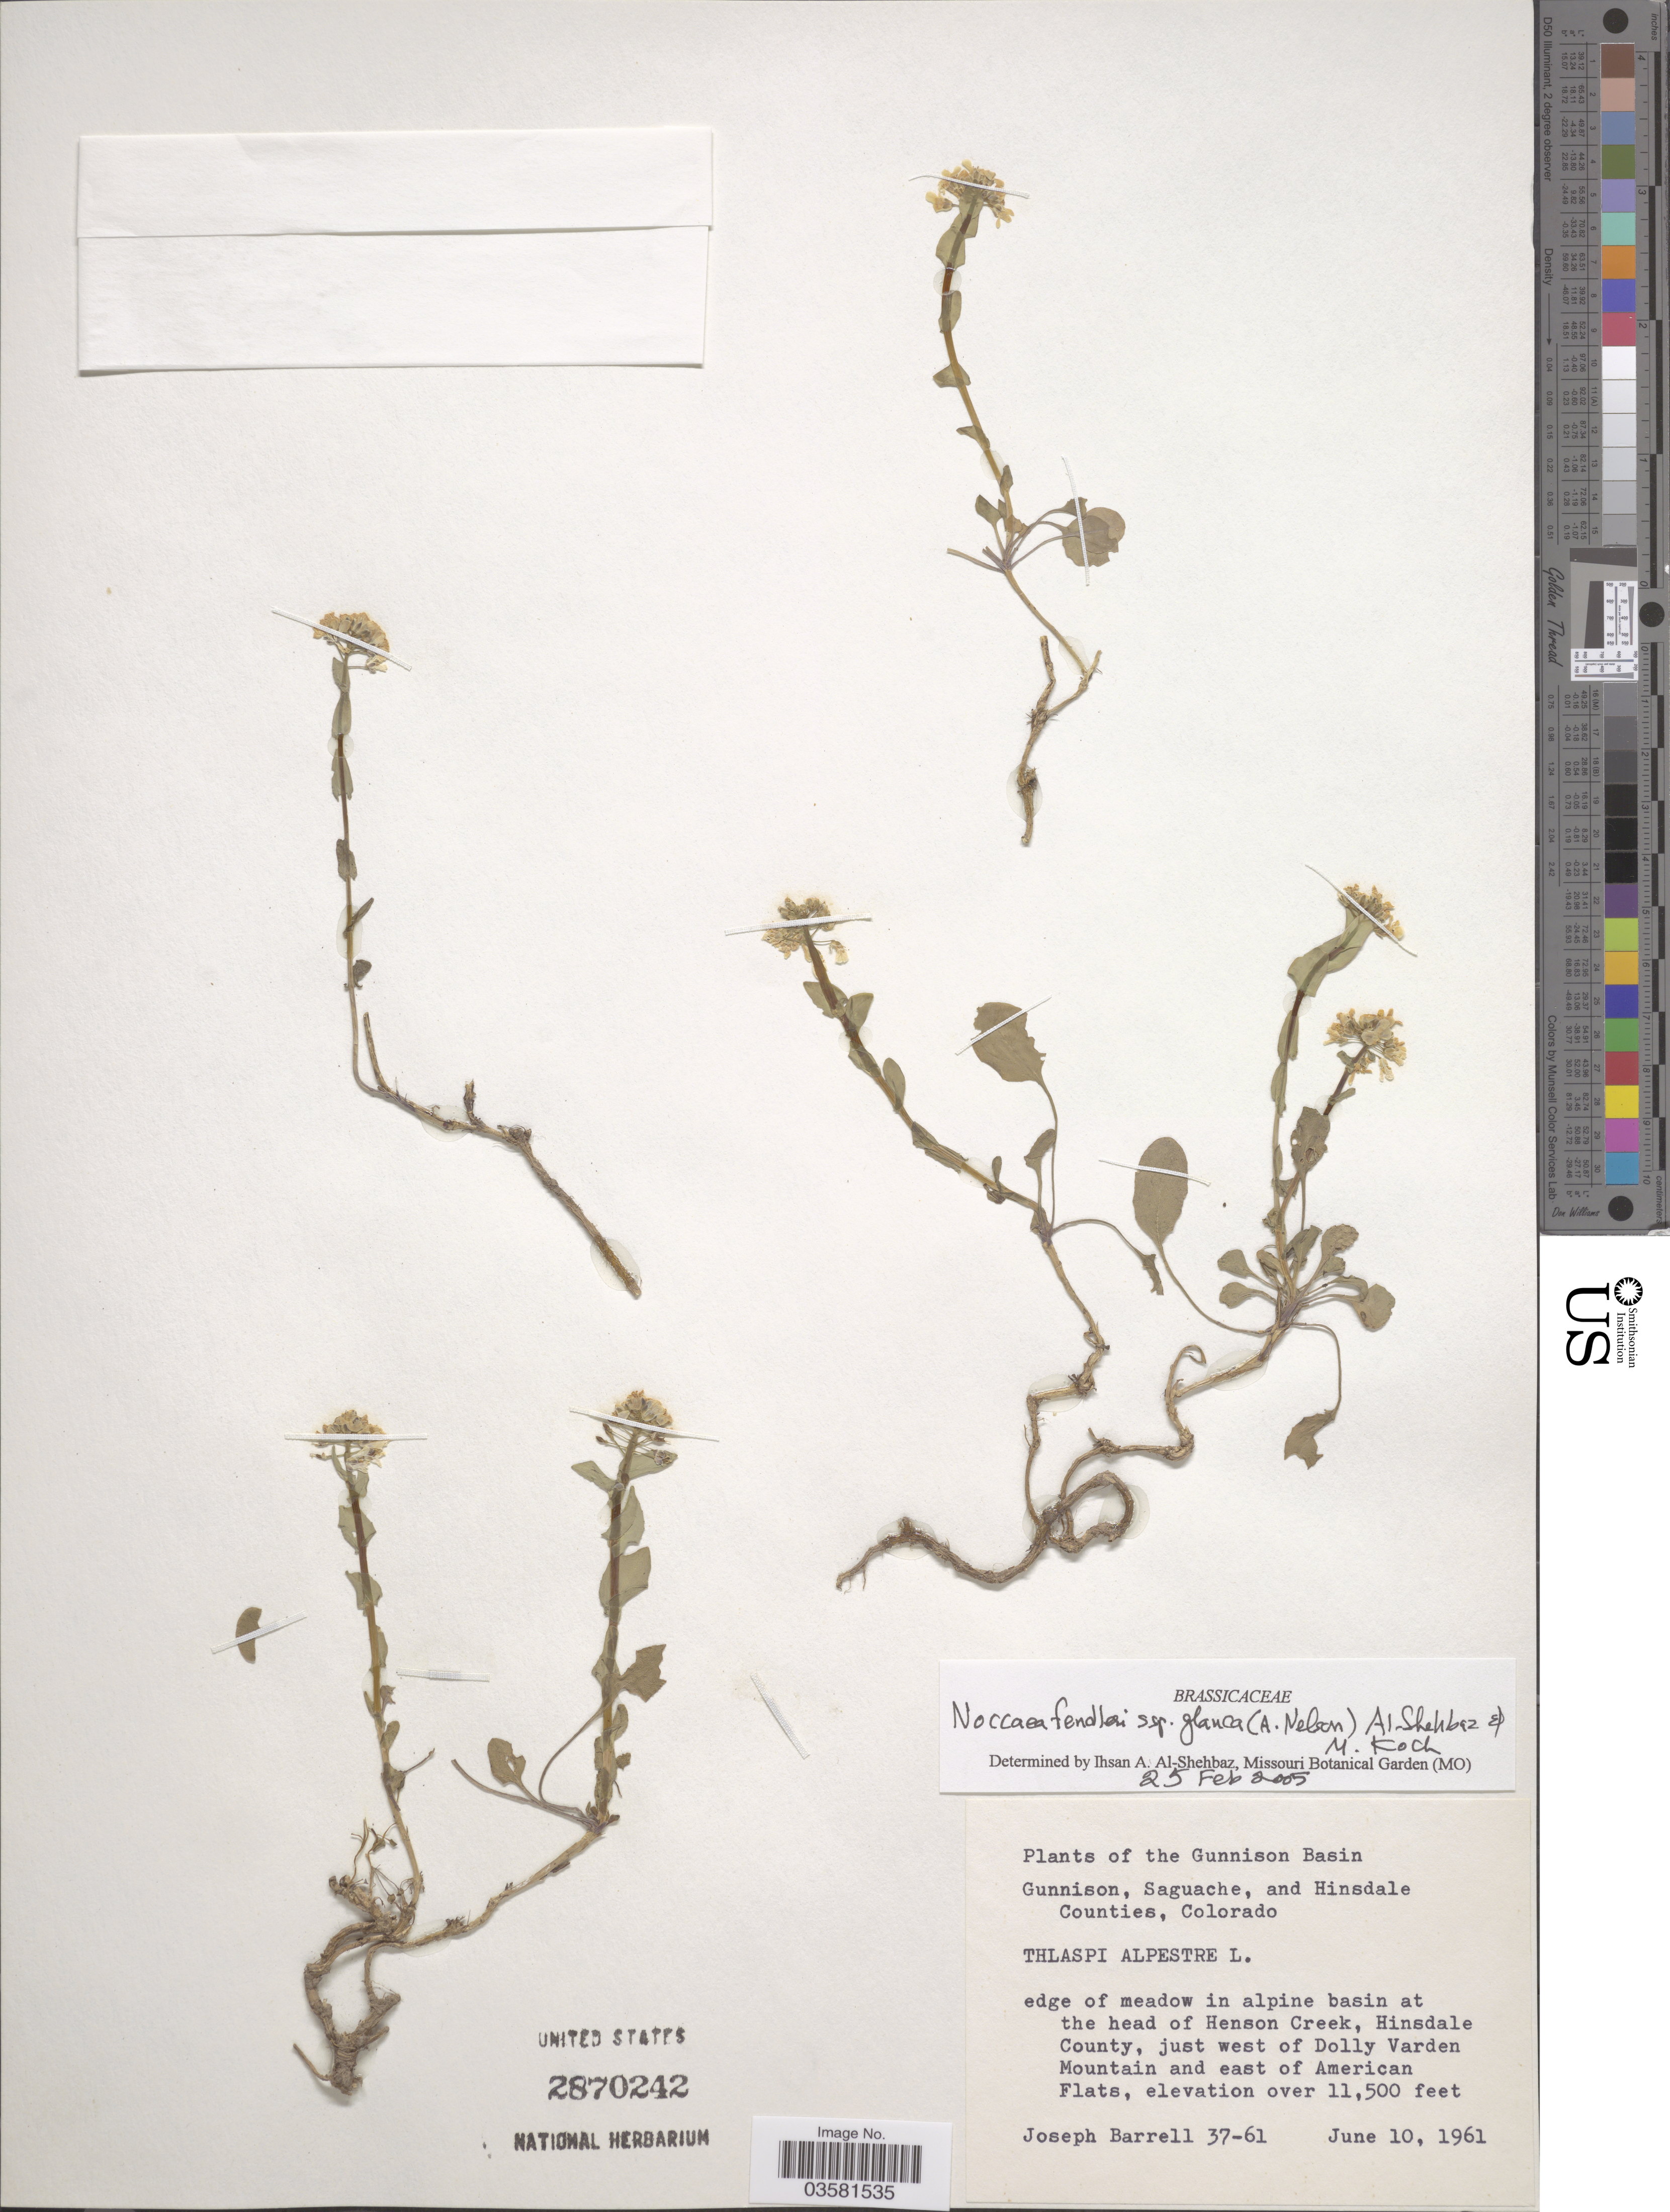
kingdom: Plantae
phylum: Tracheophyta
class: Magnoliopsida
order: Brassicales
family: Brassicaceae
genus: Thlaspi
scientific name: Thlaspi fendleri var. glaucum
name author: (A. Nelson) C.L. Hitchc.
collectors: J. Barrell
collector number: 37-61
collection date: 1961-06-10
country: United States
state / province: Colorado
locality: The Gunnison Basin. Edge of meadow in alpine basin at the head of Henson Creek, Hinsdale County, just west of Dolly Varden Mountain and east of American Flats.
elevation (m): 3505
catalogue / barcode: US 2870242